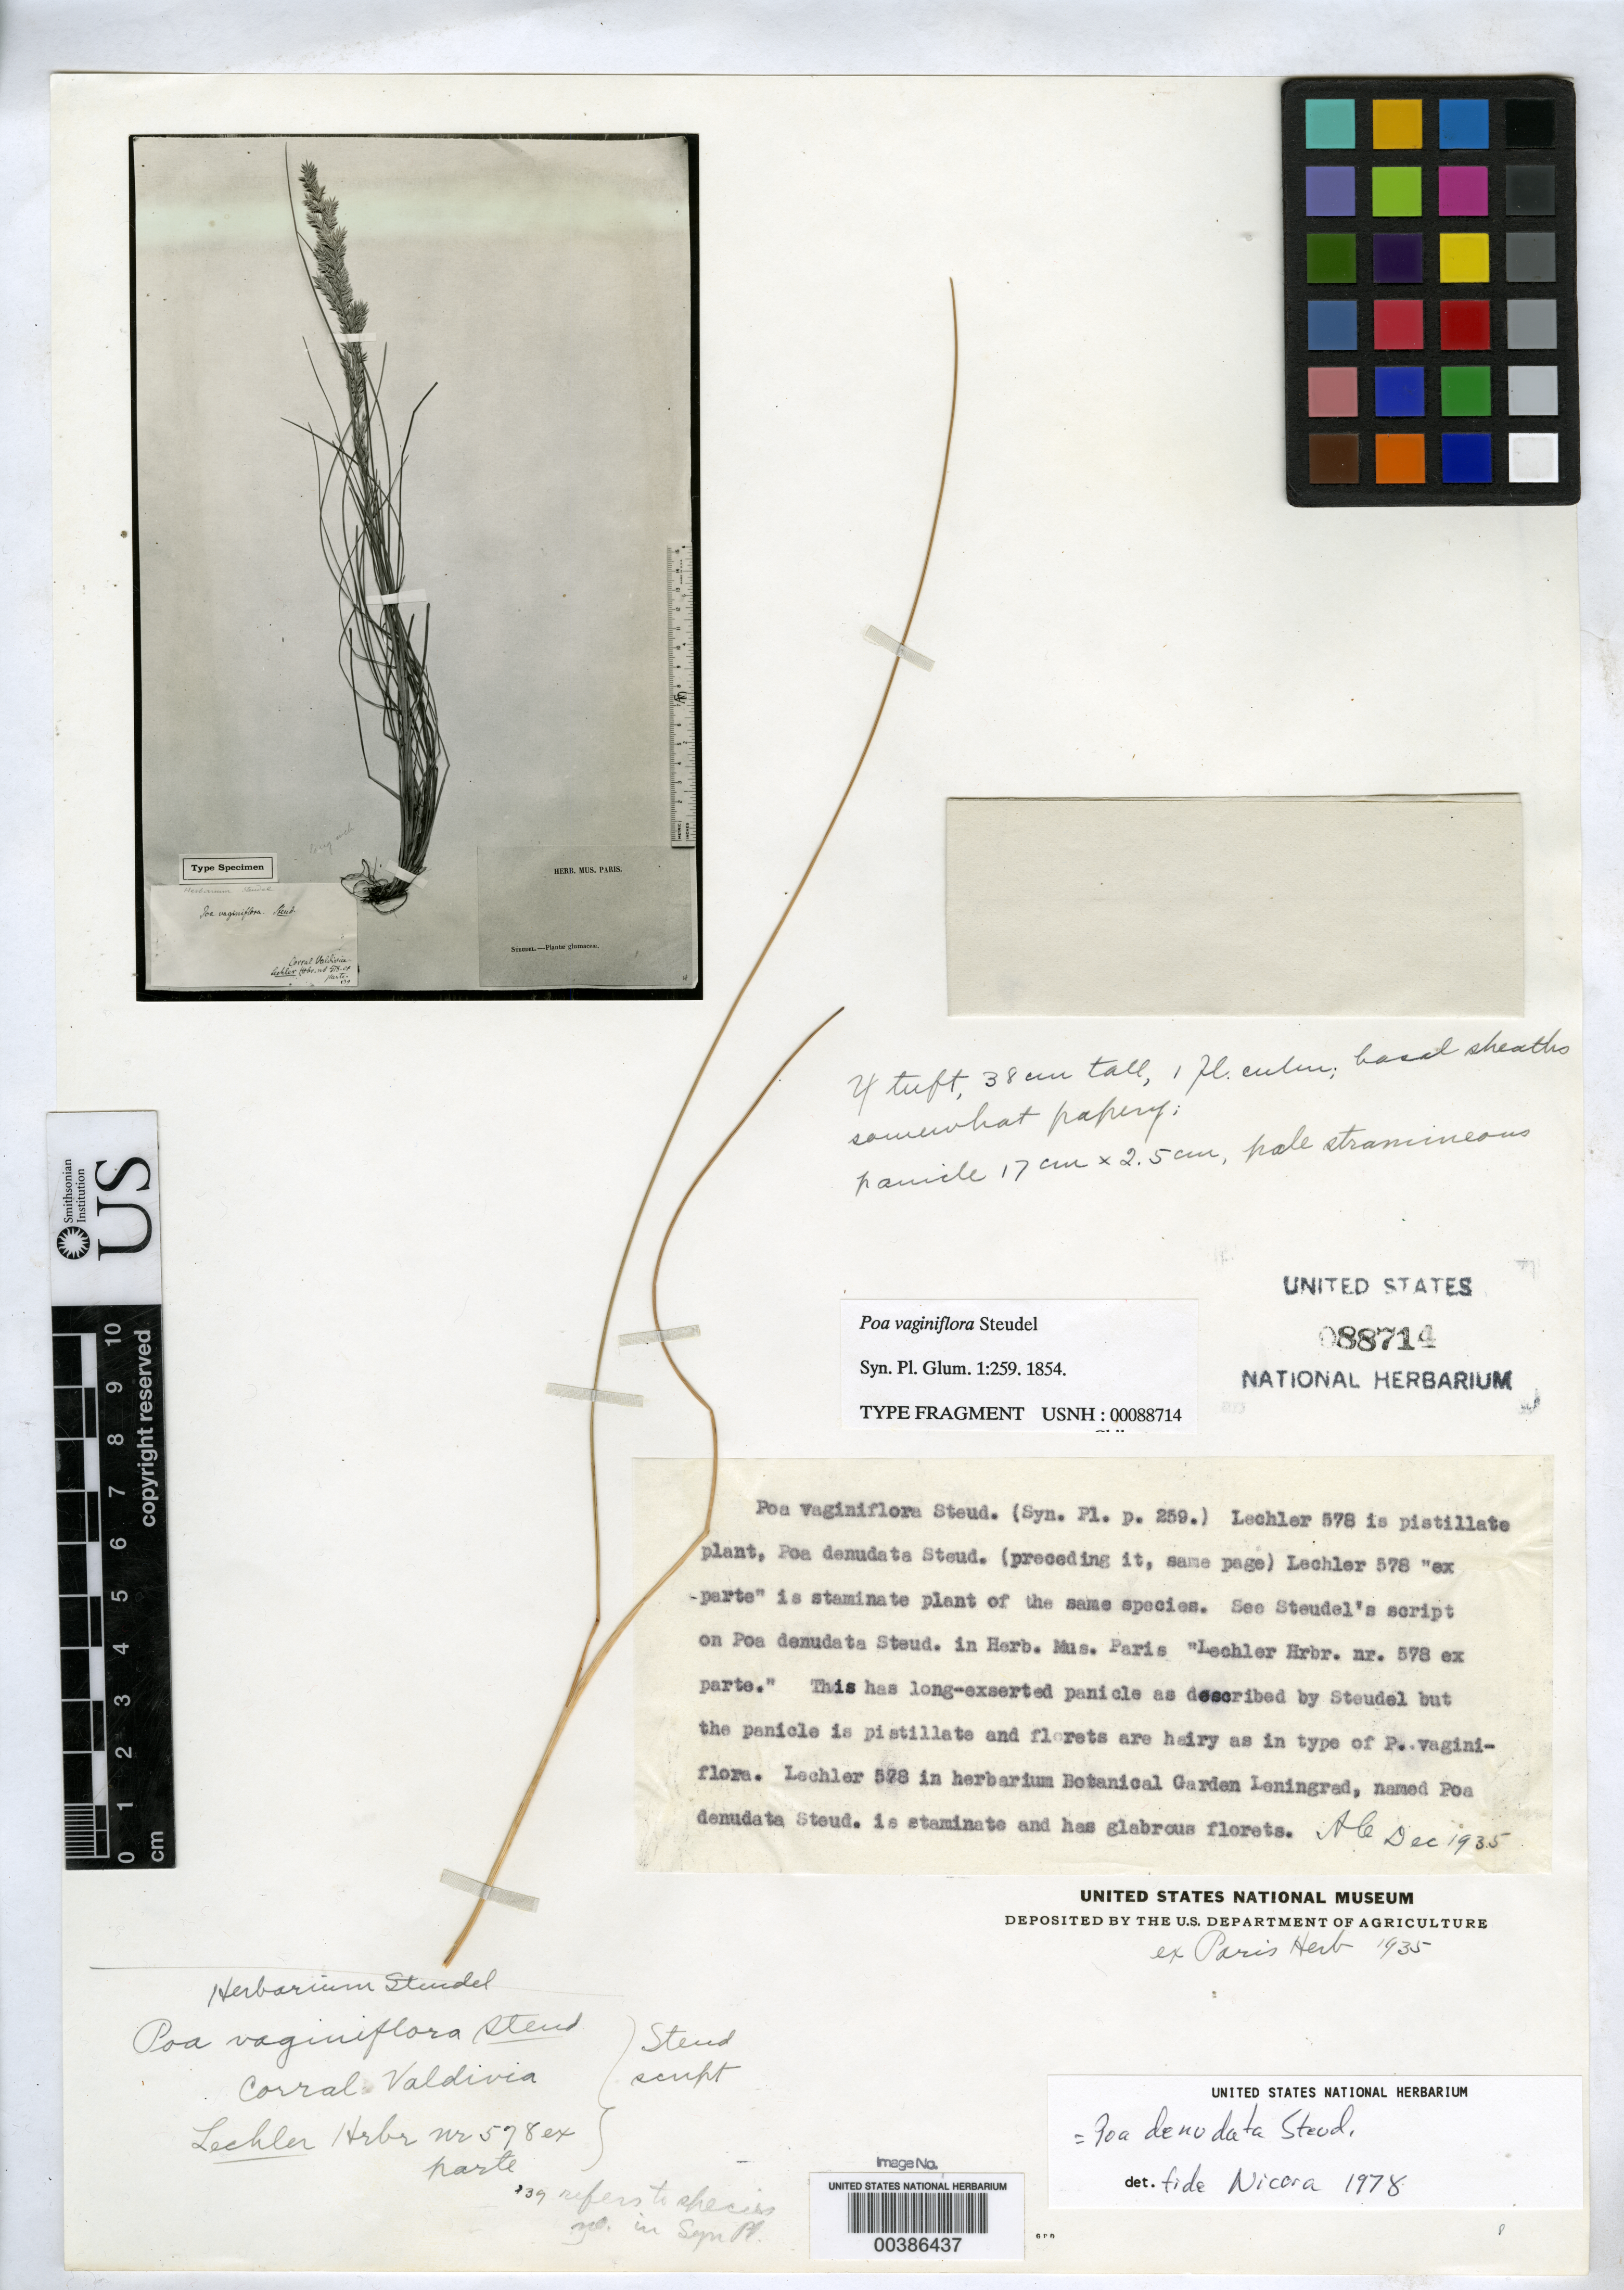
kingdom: Plantae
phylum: Tracheophyta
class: Liliopsida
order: Poales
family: Poaceae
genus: Poa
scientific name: Poa vaginiflora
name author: Steud.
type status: Isotype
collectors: W. Lechler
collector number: Hb. 578a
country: Chile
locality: Corral Valdivia.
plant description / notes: Fragmentary material & photograph of specimen ex herb. Paris.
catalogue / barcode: US 88714